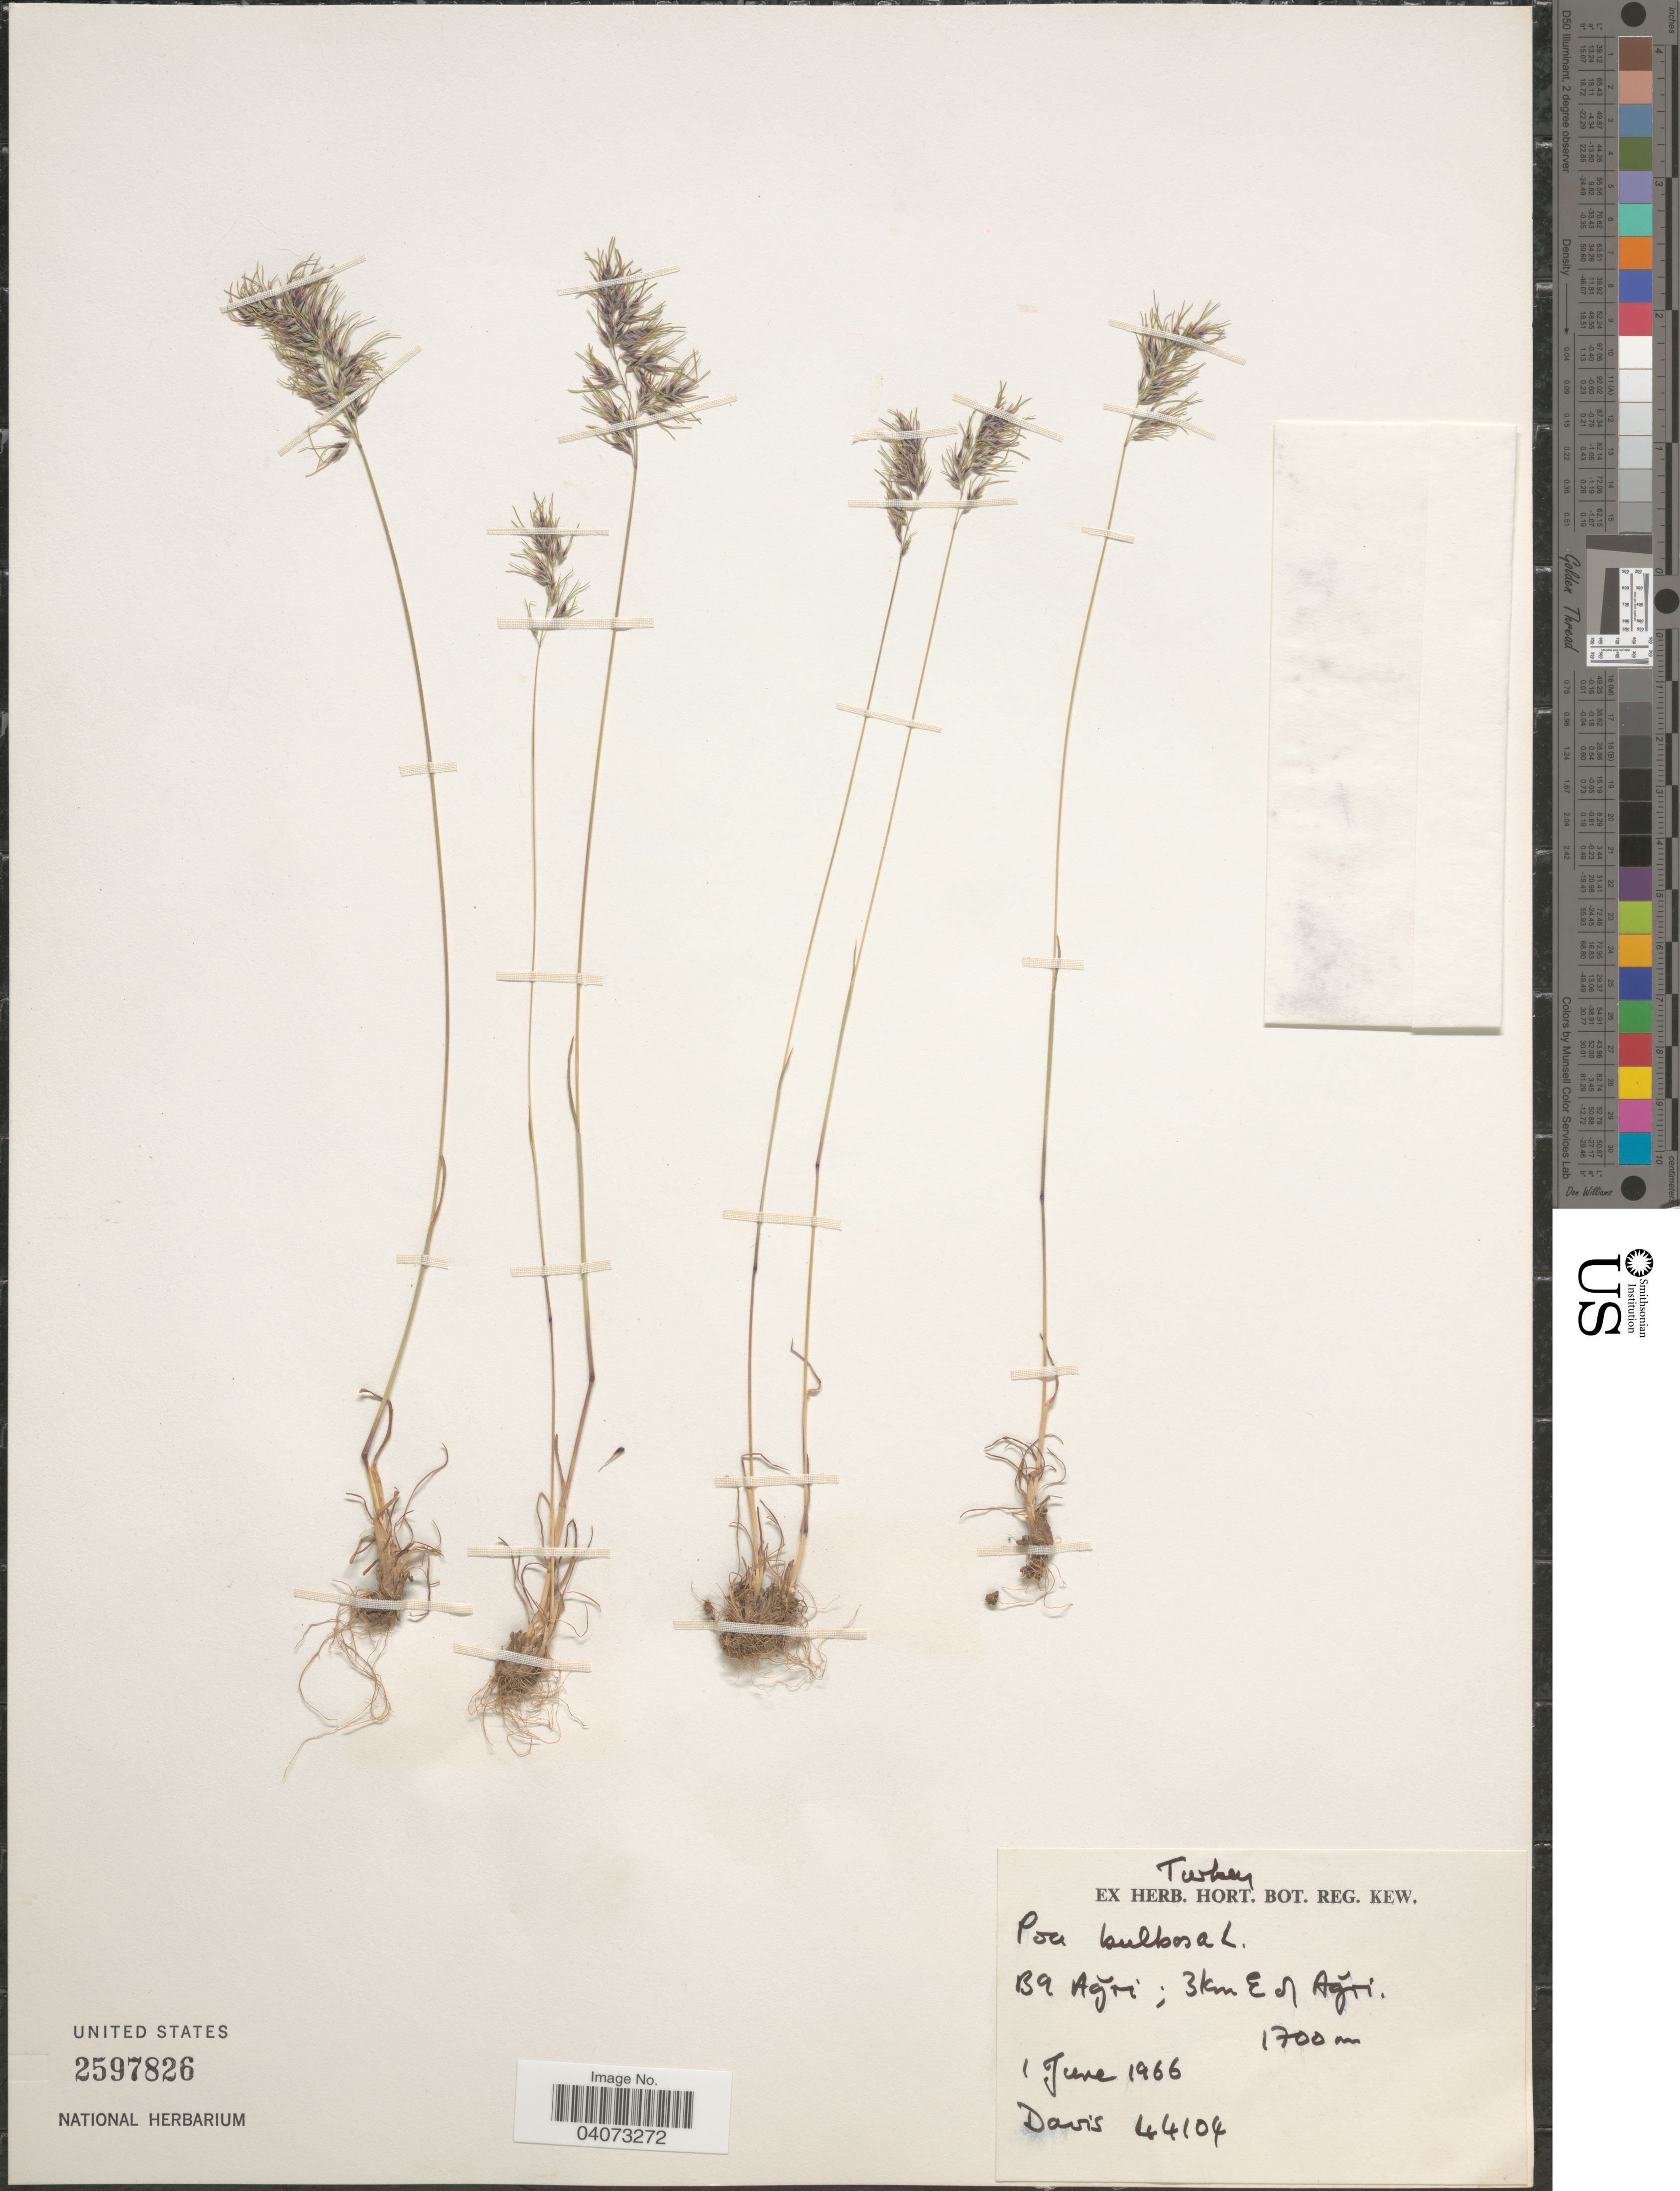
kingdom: Plantae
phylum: Tracheophyta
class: Liliopsida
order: Poales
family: Poaceae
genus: Poa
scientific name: Poa bulbosa subsp. bulbosa var. vivipara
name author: Koeler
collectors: P. Davis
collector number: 44104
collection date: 1966-06-01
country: Turkey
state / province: Agri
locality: B9; 3 km E of Ağri.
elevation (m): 1700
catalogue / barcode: US 2597826